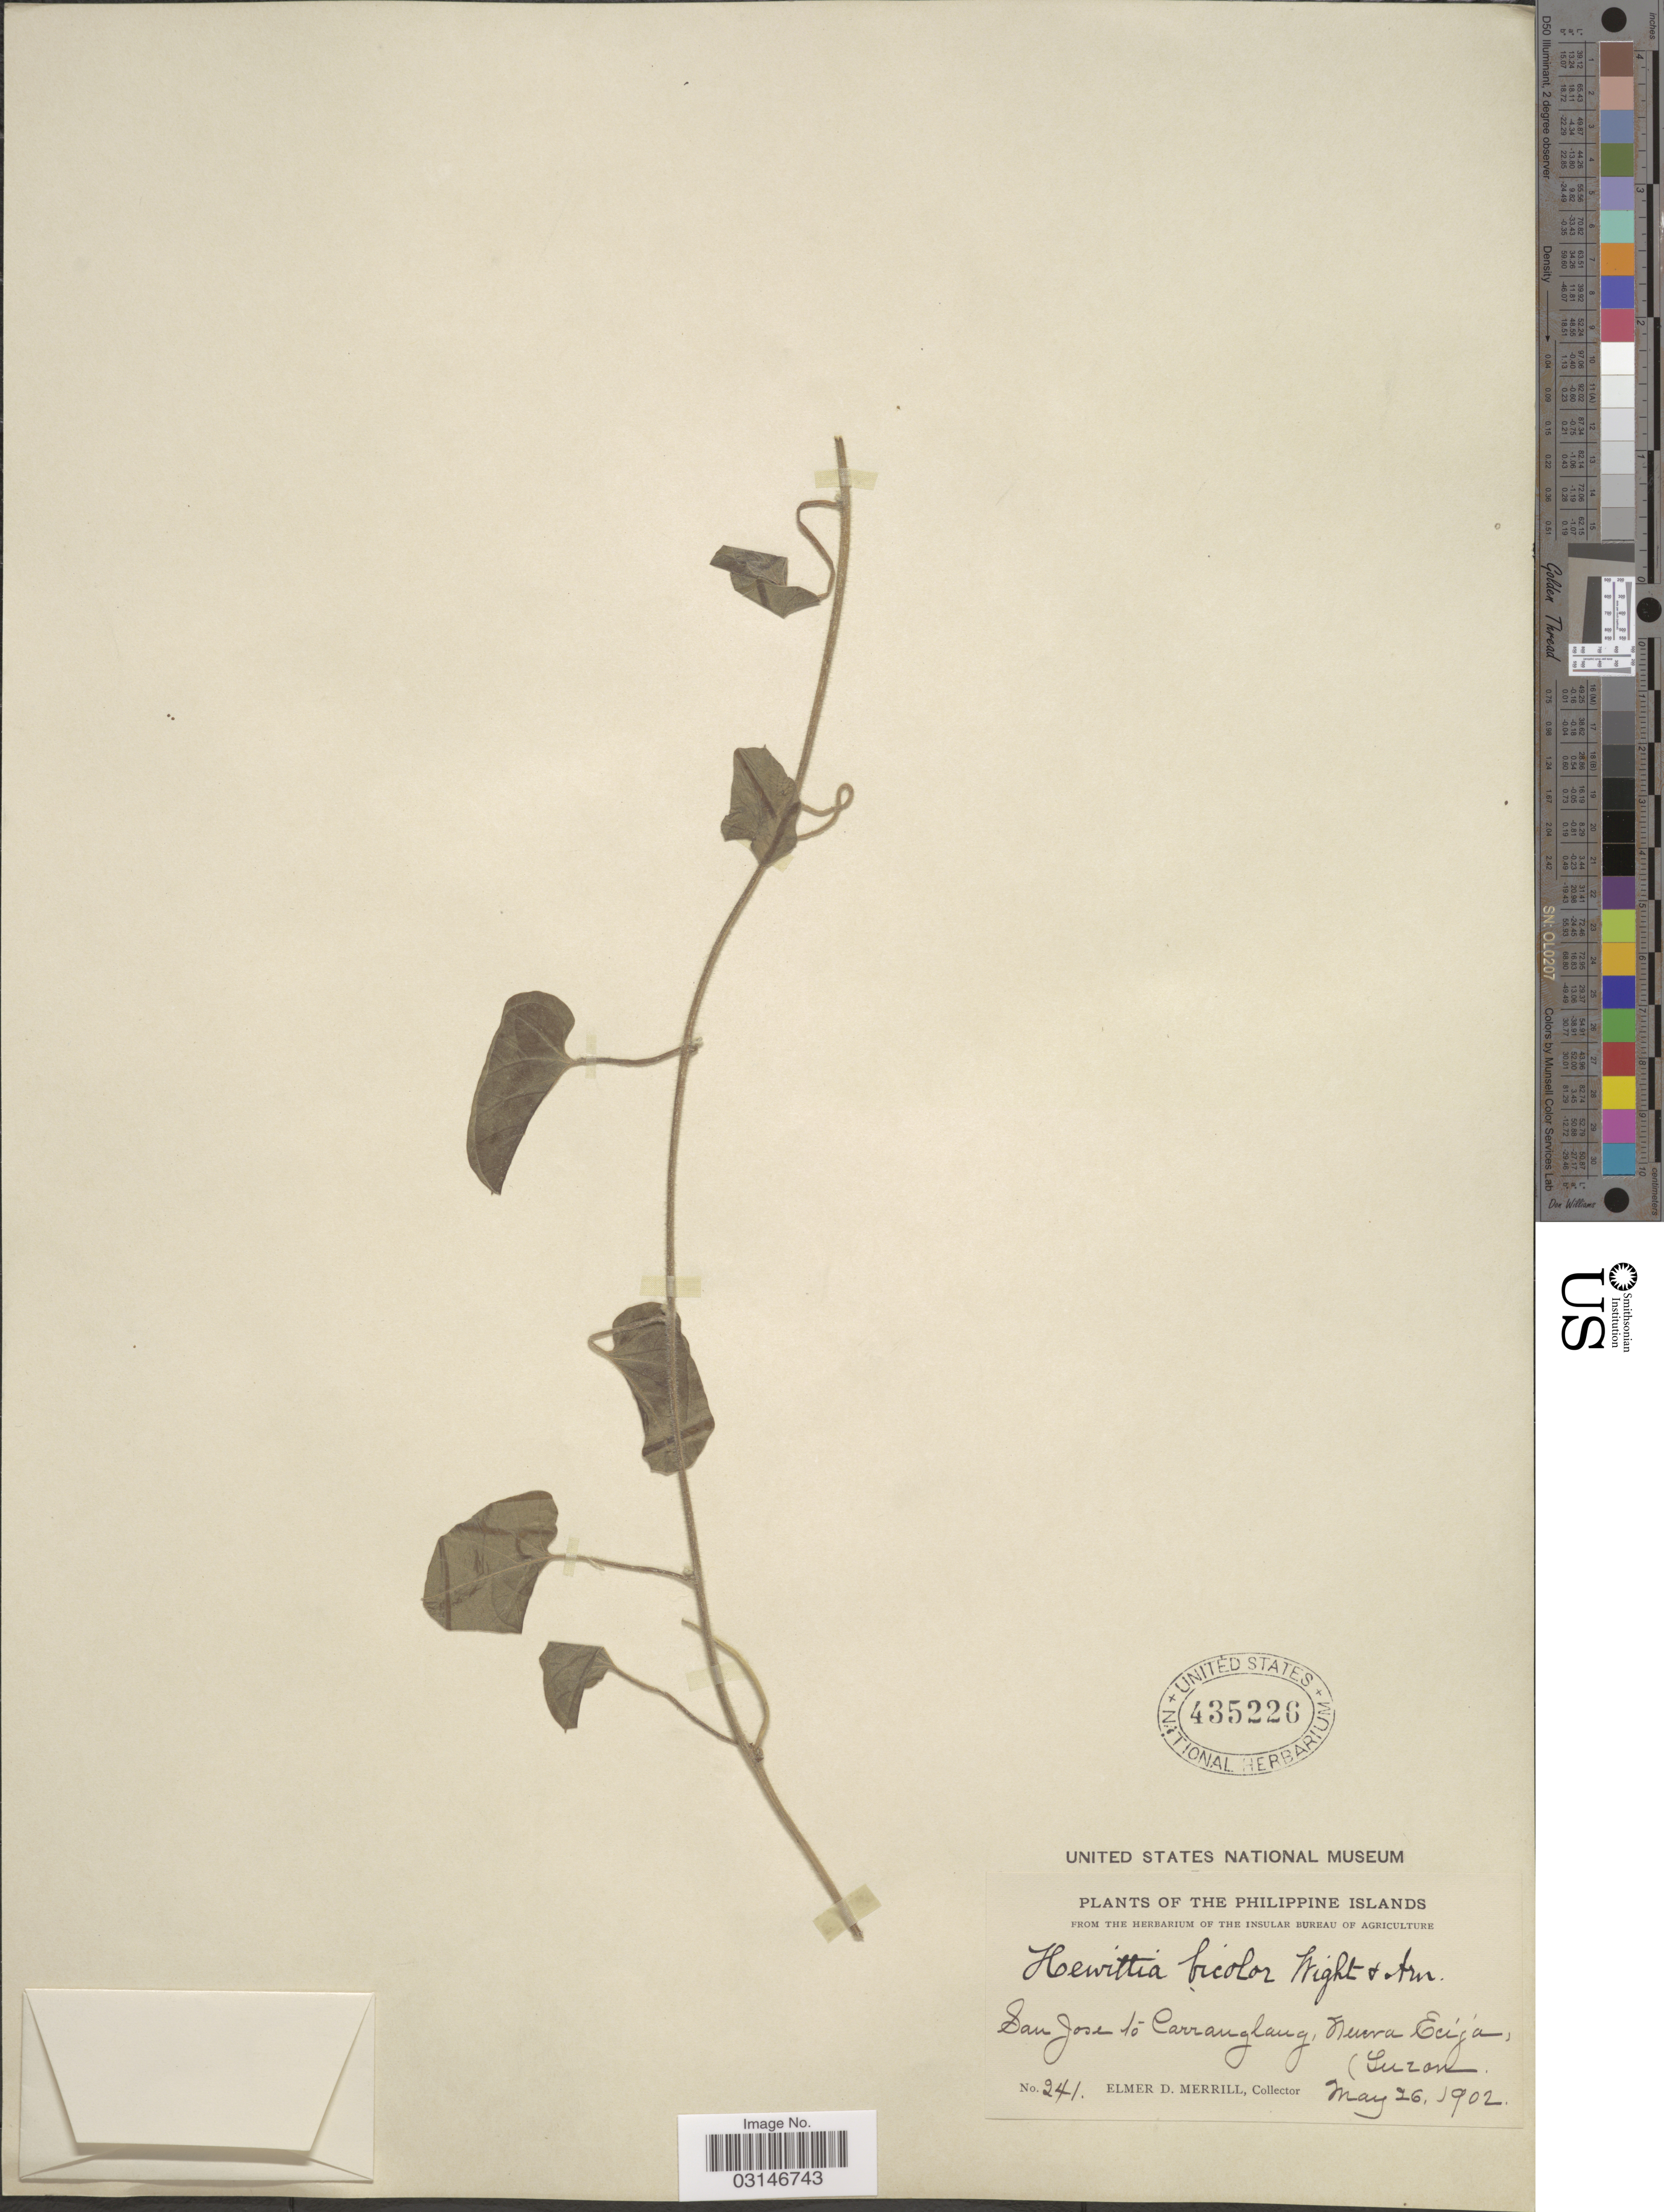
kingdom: Plantae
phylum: Tracheophyta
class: Magnoliopsida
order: Solanales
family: Convolvulaceae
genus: Hewittia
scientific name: Hewittia malabarica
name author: (L.) Suresh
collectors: E. D. Merrill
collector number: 241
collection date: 1902-05-26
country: Philippines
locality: San Jose to Carranglang, Nueva Ecija, (Luzon.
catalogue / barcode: US 435226